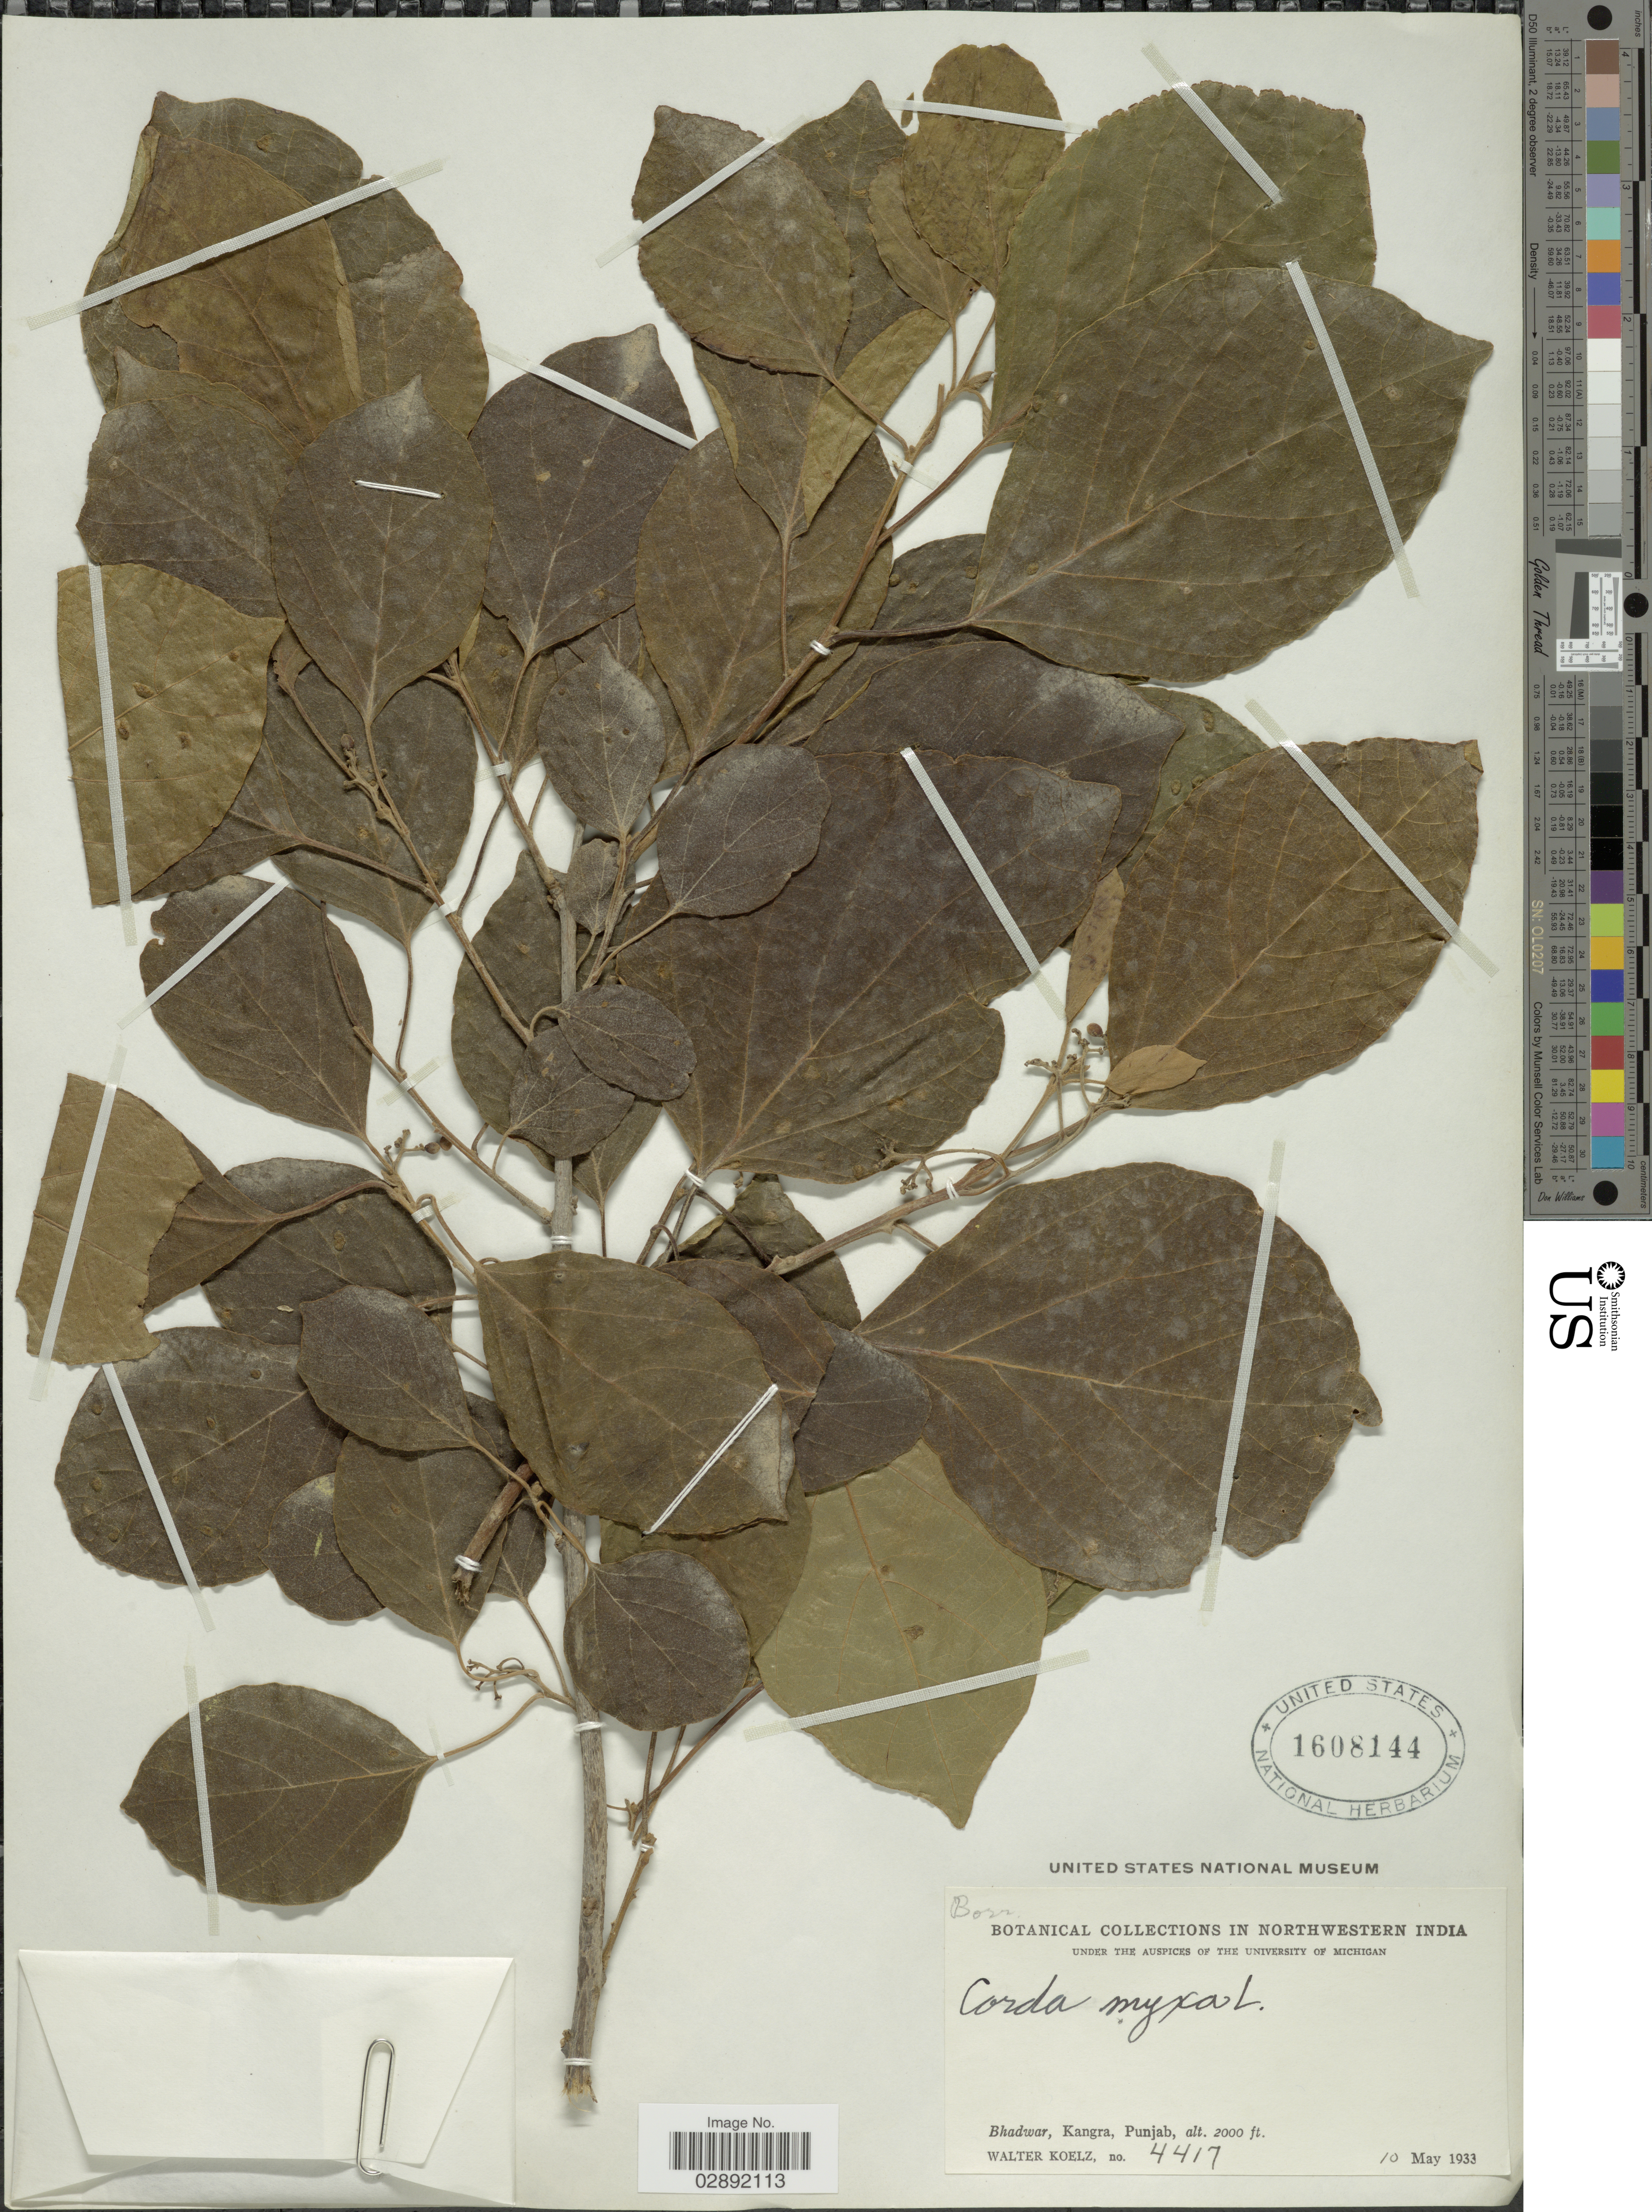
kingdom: Plantae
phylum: Tracheophyta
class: Magnoliopsida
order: Boraginales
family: Cordiaceae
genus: Cordia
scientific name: Cordia dichotoma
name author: G. Forst.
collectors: W. N. Koelz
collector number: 4417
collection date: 1933-05-10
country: India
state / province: Punjab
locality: Northwestern India. Bhadwar, Kangra.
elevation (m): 610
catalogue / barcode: US 1608144